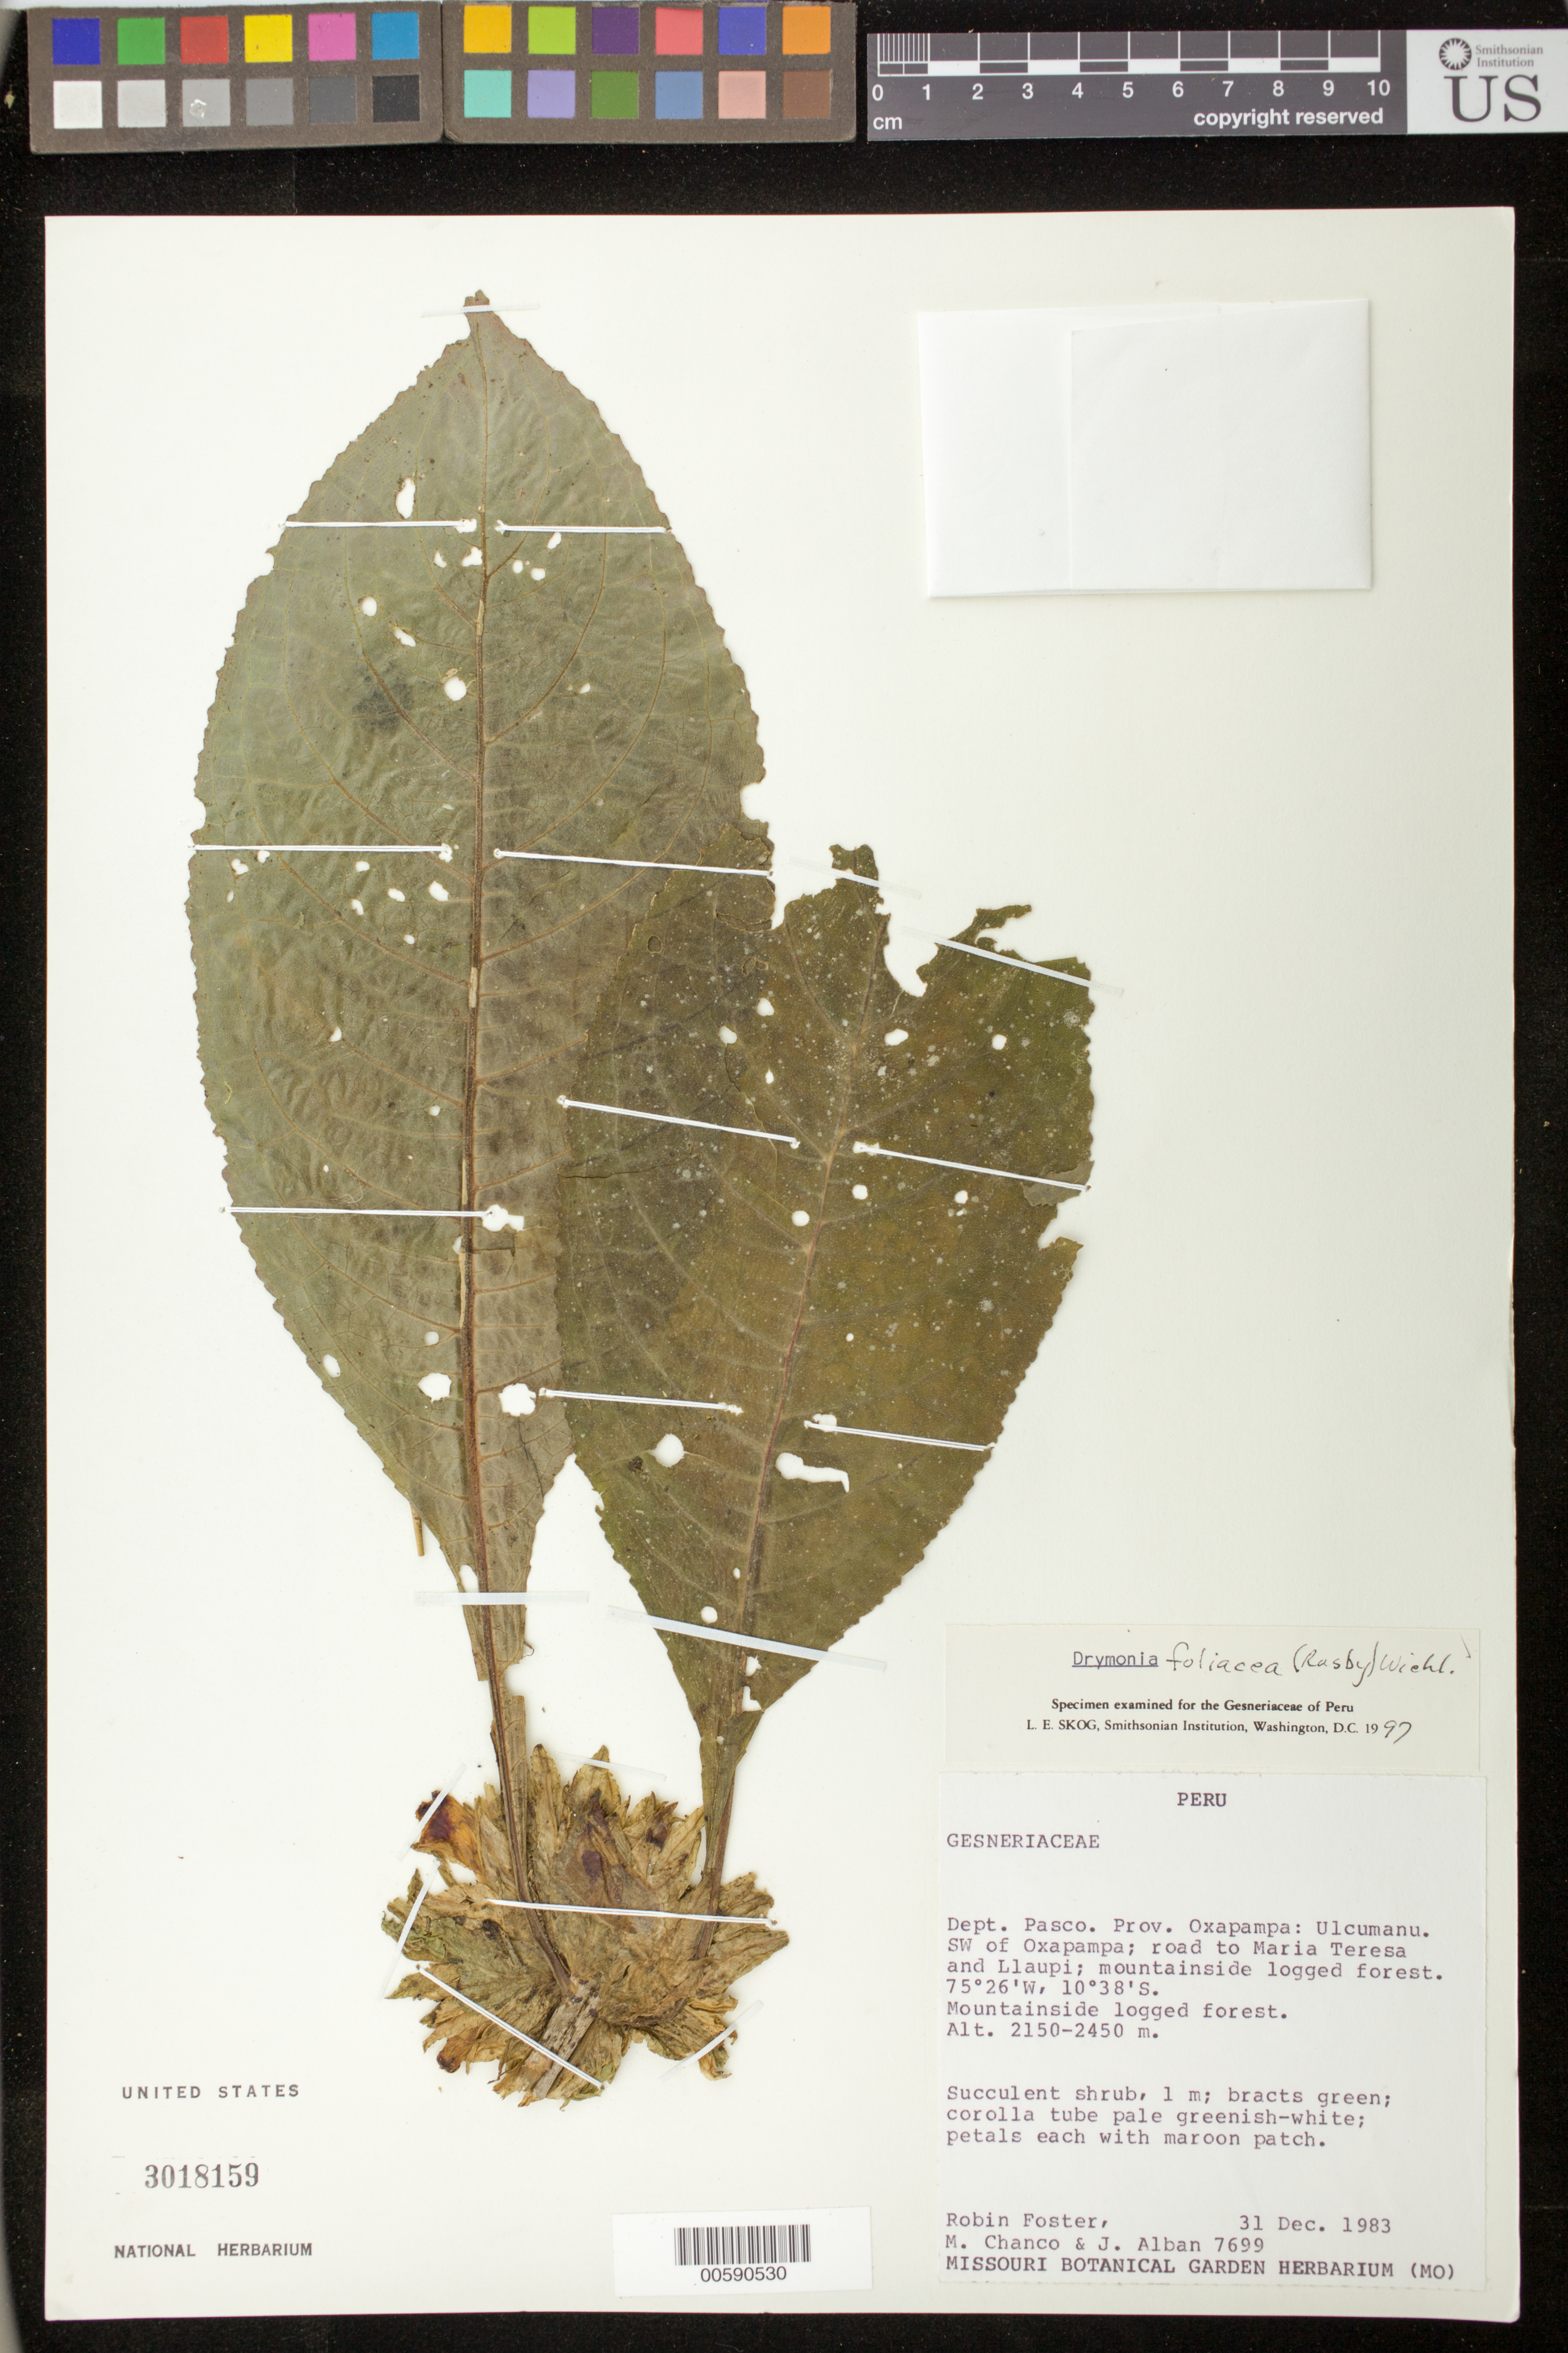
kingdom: Plantae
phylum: Tracheophyta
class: Magnoliopsida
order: Lamiales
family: Gesneriaceae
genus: Drymonia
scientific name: Drymonia foliacea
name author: (Rusby) Wiehler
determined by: Clark, J. L., (SEL), The Marie Selby Botanical Garden (UNITED STATES)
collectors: R. Foster, M. Chanco & J. Alban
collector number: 7699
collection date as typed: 31 Dec 1983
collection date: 1983-12-31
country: Peru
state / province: Pasco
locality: Prov. Oxapampa; Ulcumanu, SW of Oxapampa, road to Maria Teresa and Llaupi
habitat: Mountainside logged forest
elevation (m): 2150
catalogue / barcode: US 3018159